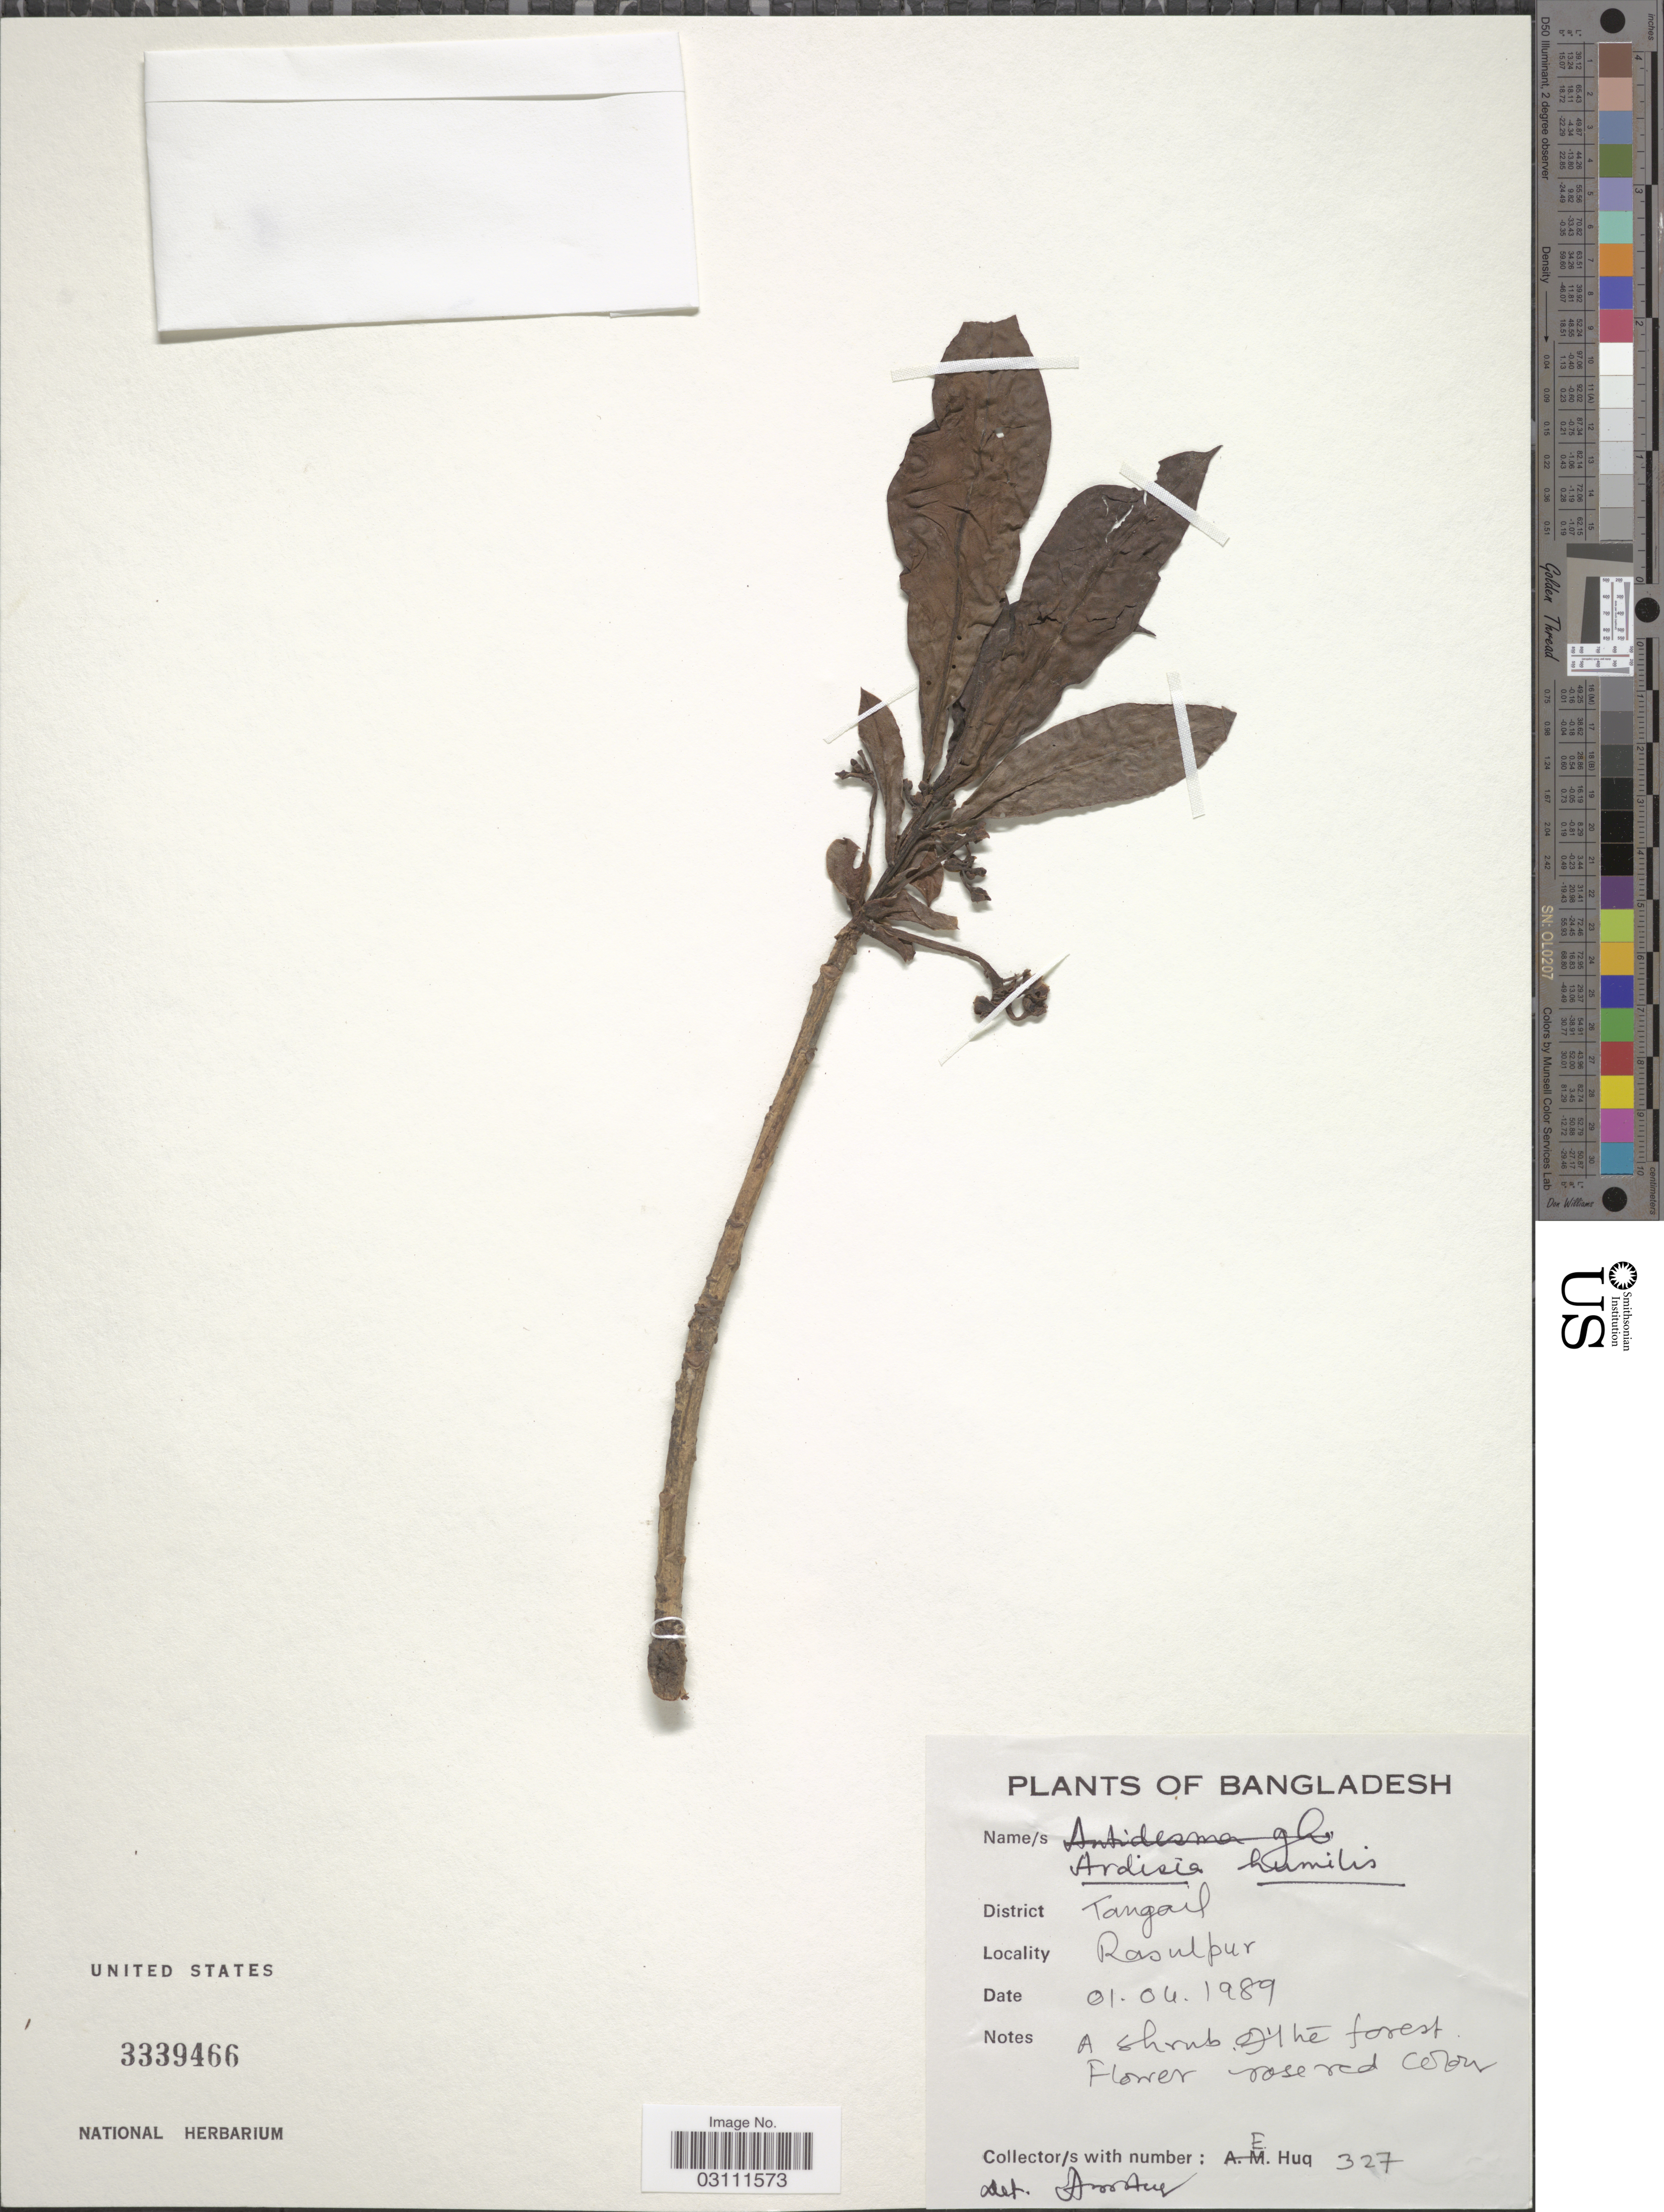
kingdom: Plantae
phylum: Tracheophyta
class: Magnoliopsida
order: Ericales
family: Primulaceae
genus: Ardisia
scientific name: Ardisia humilis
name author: Vahl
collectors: E. Huq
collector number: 327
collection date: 1989-04-01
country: Bangladesh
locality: District Tangail, Rasulpur.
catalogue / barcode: US 3339466